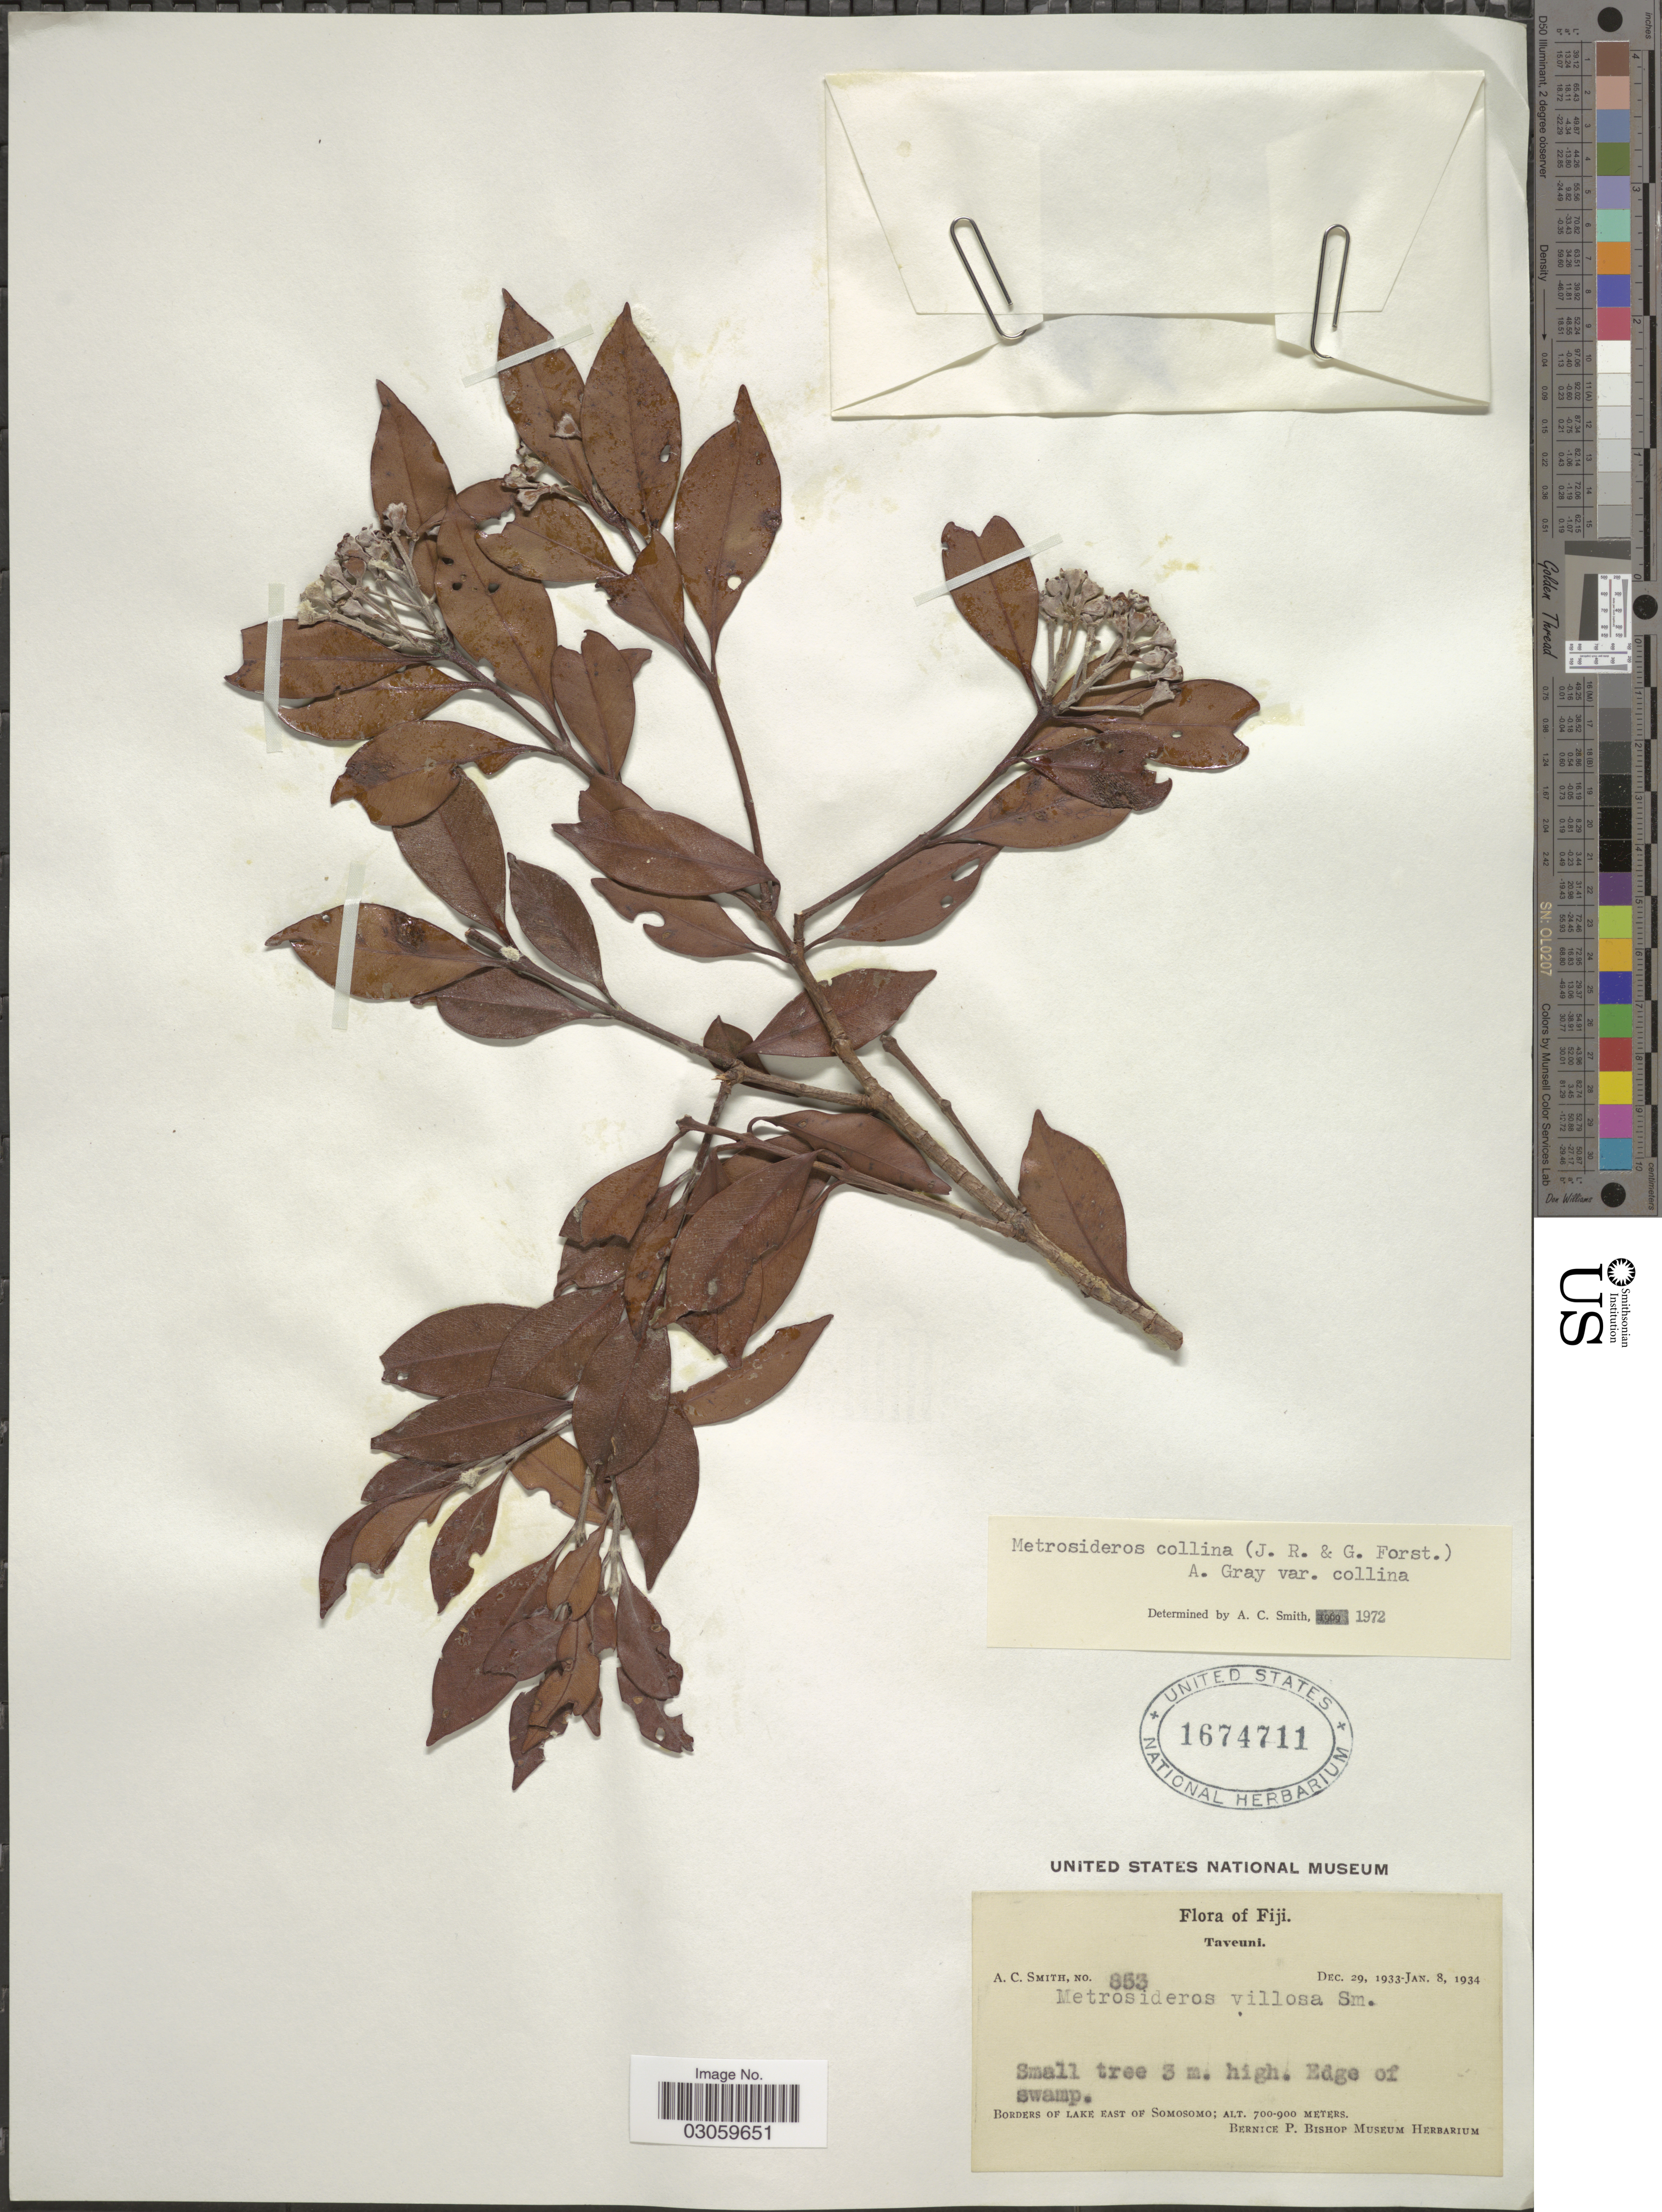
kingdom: Plantae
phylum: Tracheophyta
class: Magnoliopsida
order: Myrtales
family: Myrtaceae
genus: Metrosideros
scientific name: Metrosideros collina var. collina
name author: (J.R. Forst. & G. Forst.) A. Gray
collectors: A. C. Smith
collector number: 853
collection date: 1933-12-29/1934-01-08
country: Fiji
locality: Taveuni. Edge of swamp. Borders of Lake East of Somosomo.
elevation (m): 700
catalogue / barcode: US 1674711